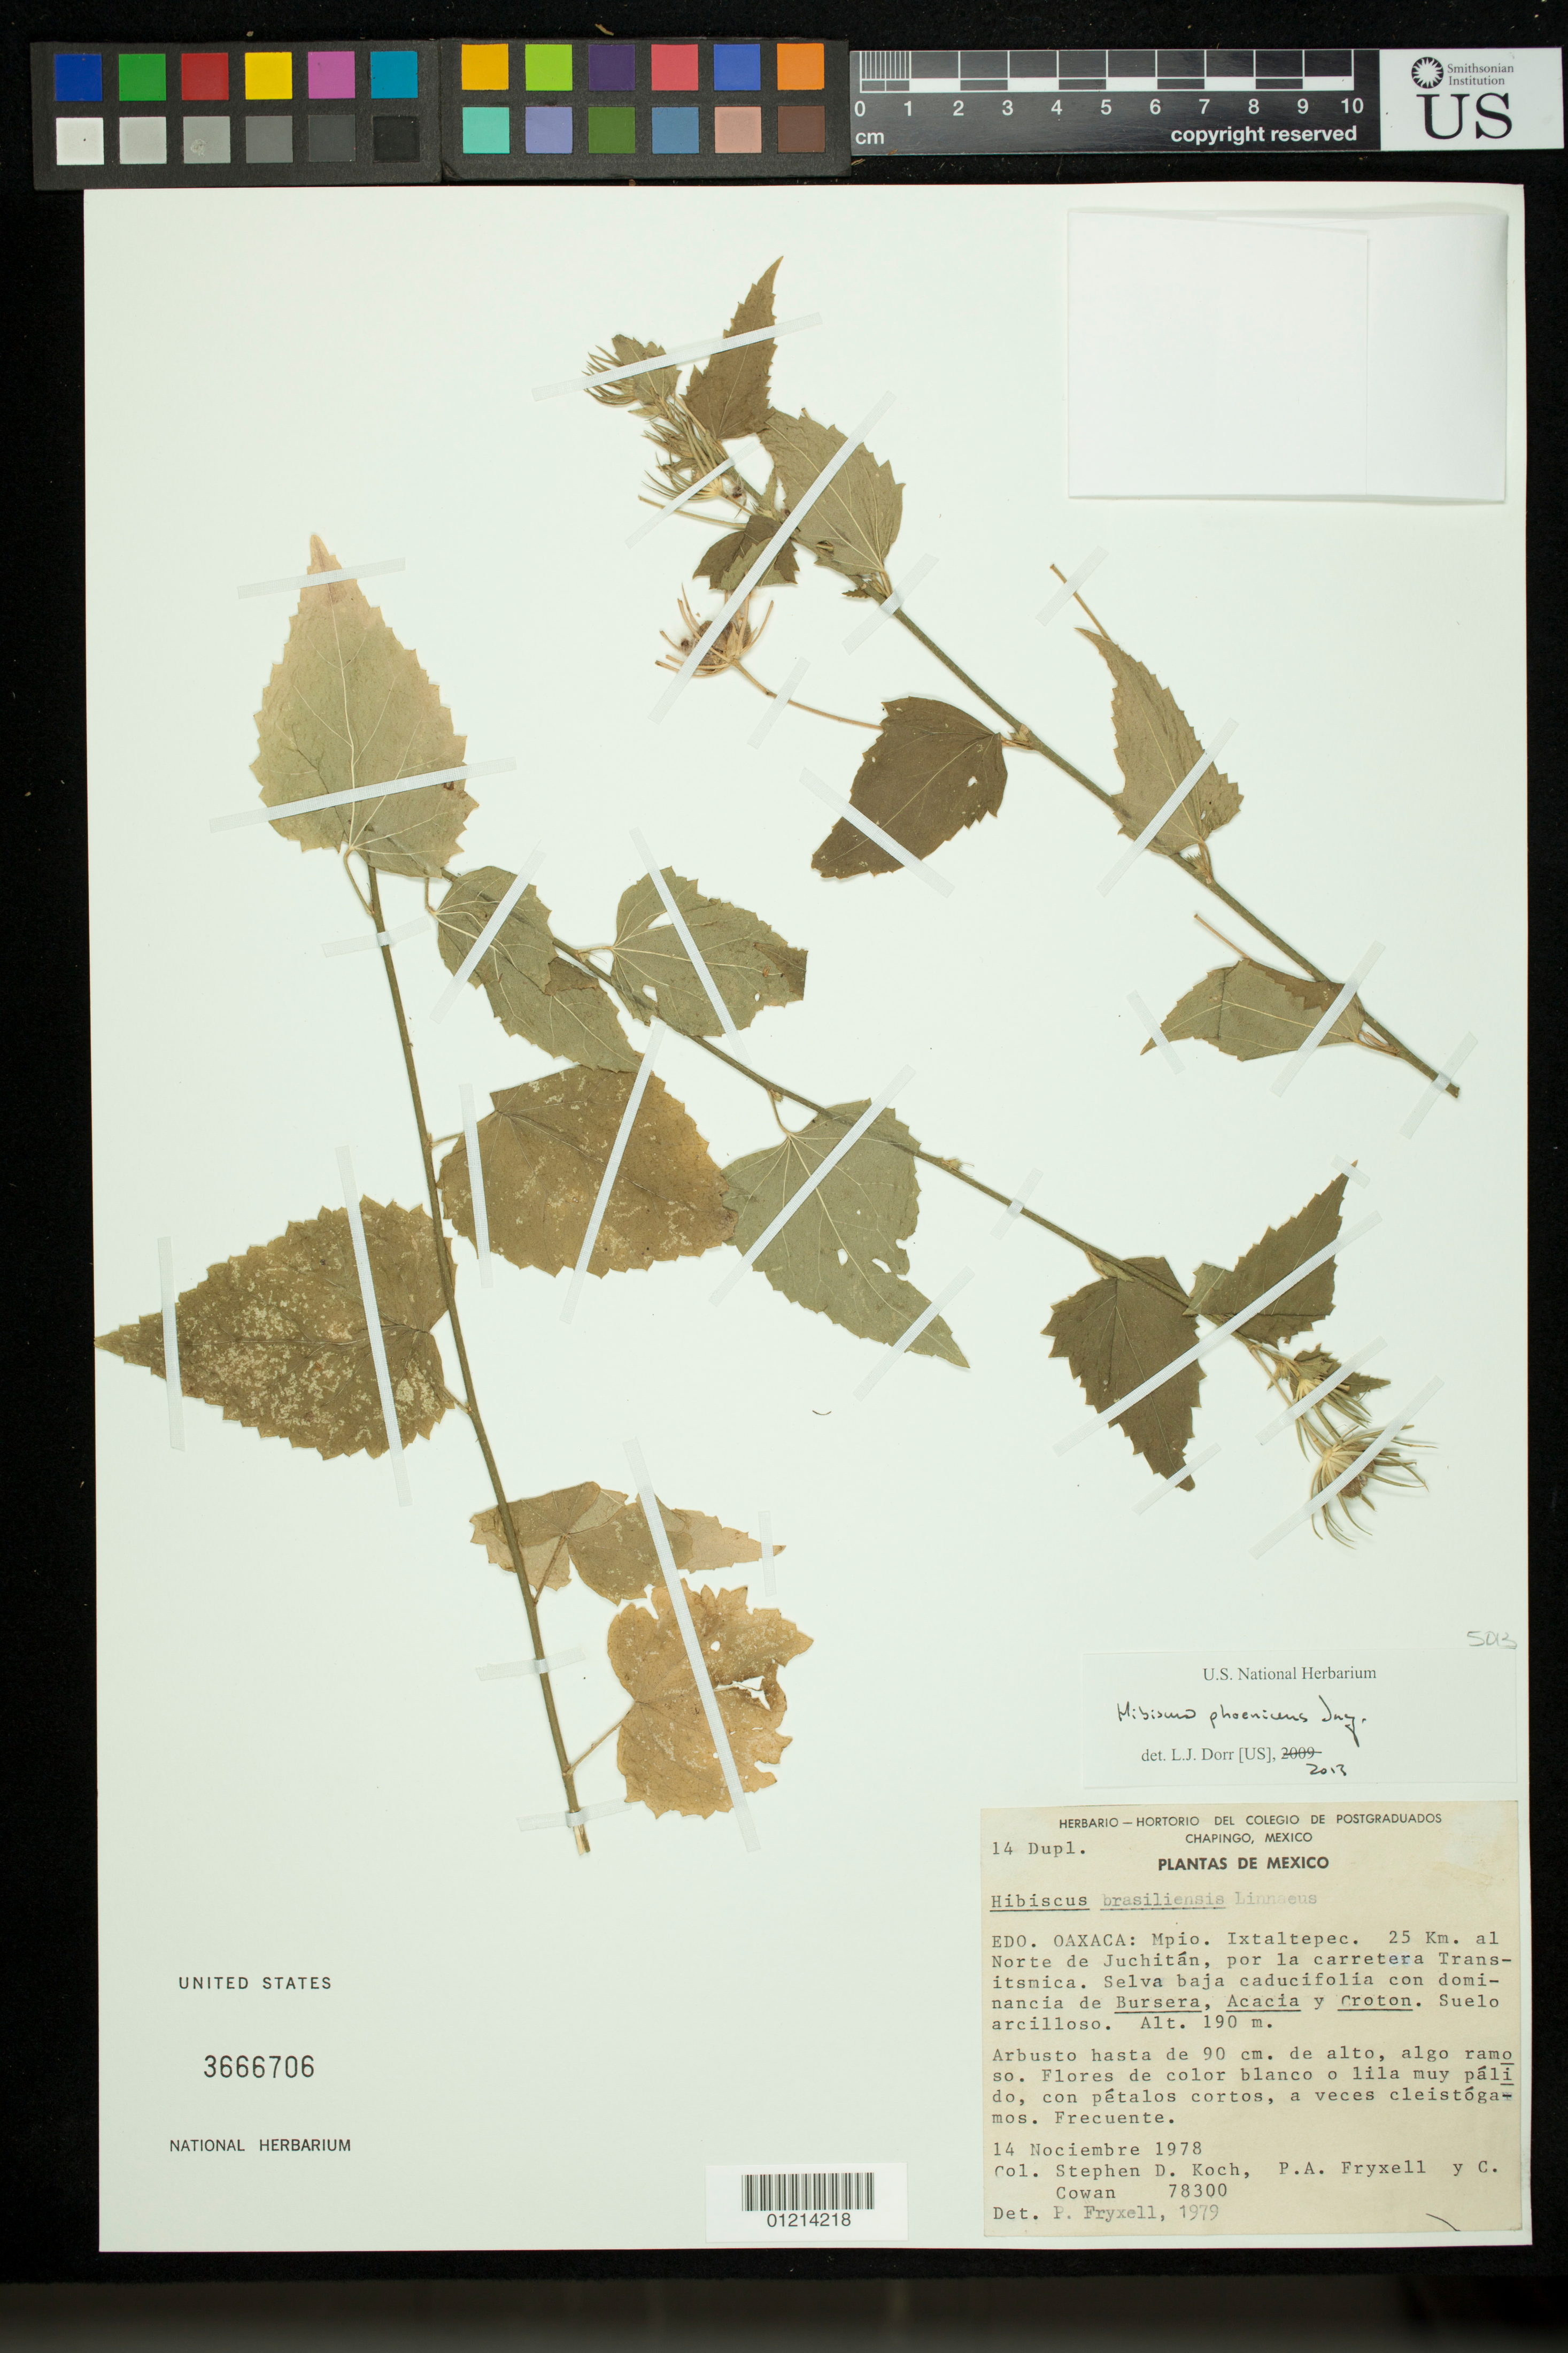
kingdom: Plantae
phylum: Tracheophyta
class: Magnoliopsida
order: Malvales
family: Malvaceae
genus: Hibiscus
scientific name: Hibiscus phoeniceus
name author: Jacq.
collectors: S. D. Koch, P. A. Fryxell & C. Cowan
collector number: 78300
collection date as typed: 14 Nov 1978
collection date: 1978-11-14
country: Mexico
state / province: Oaxaca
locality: Oaxaca: Mpio Ixtaltepec. 25 Km. al Norte de Juchitán, por la carretera Transitsmica.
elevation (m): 190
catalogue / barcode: US 3666706